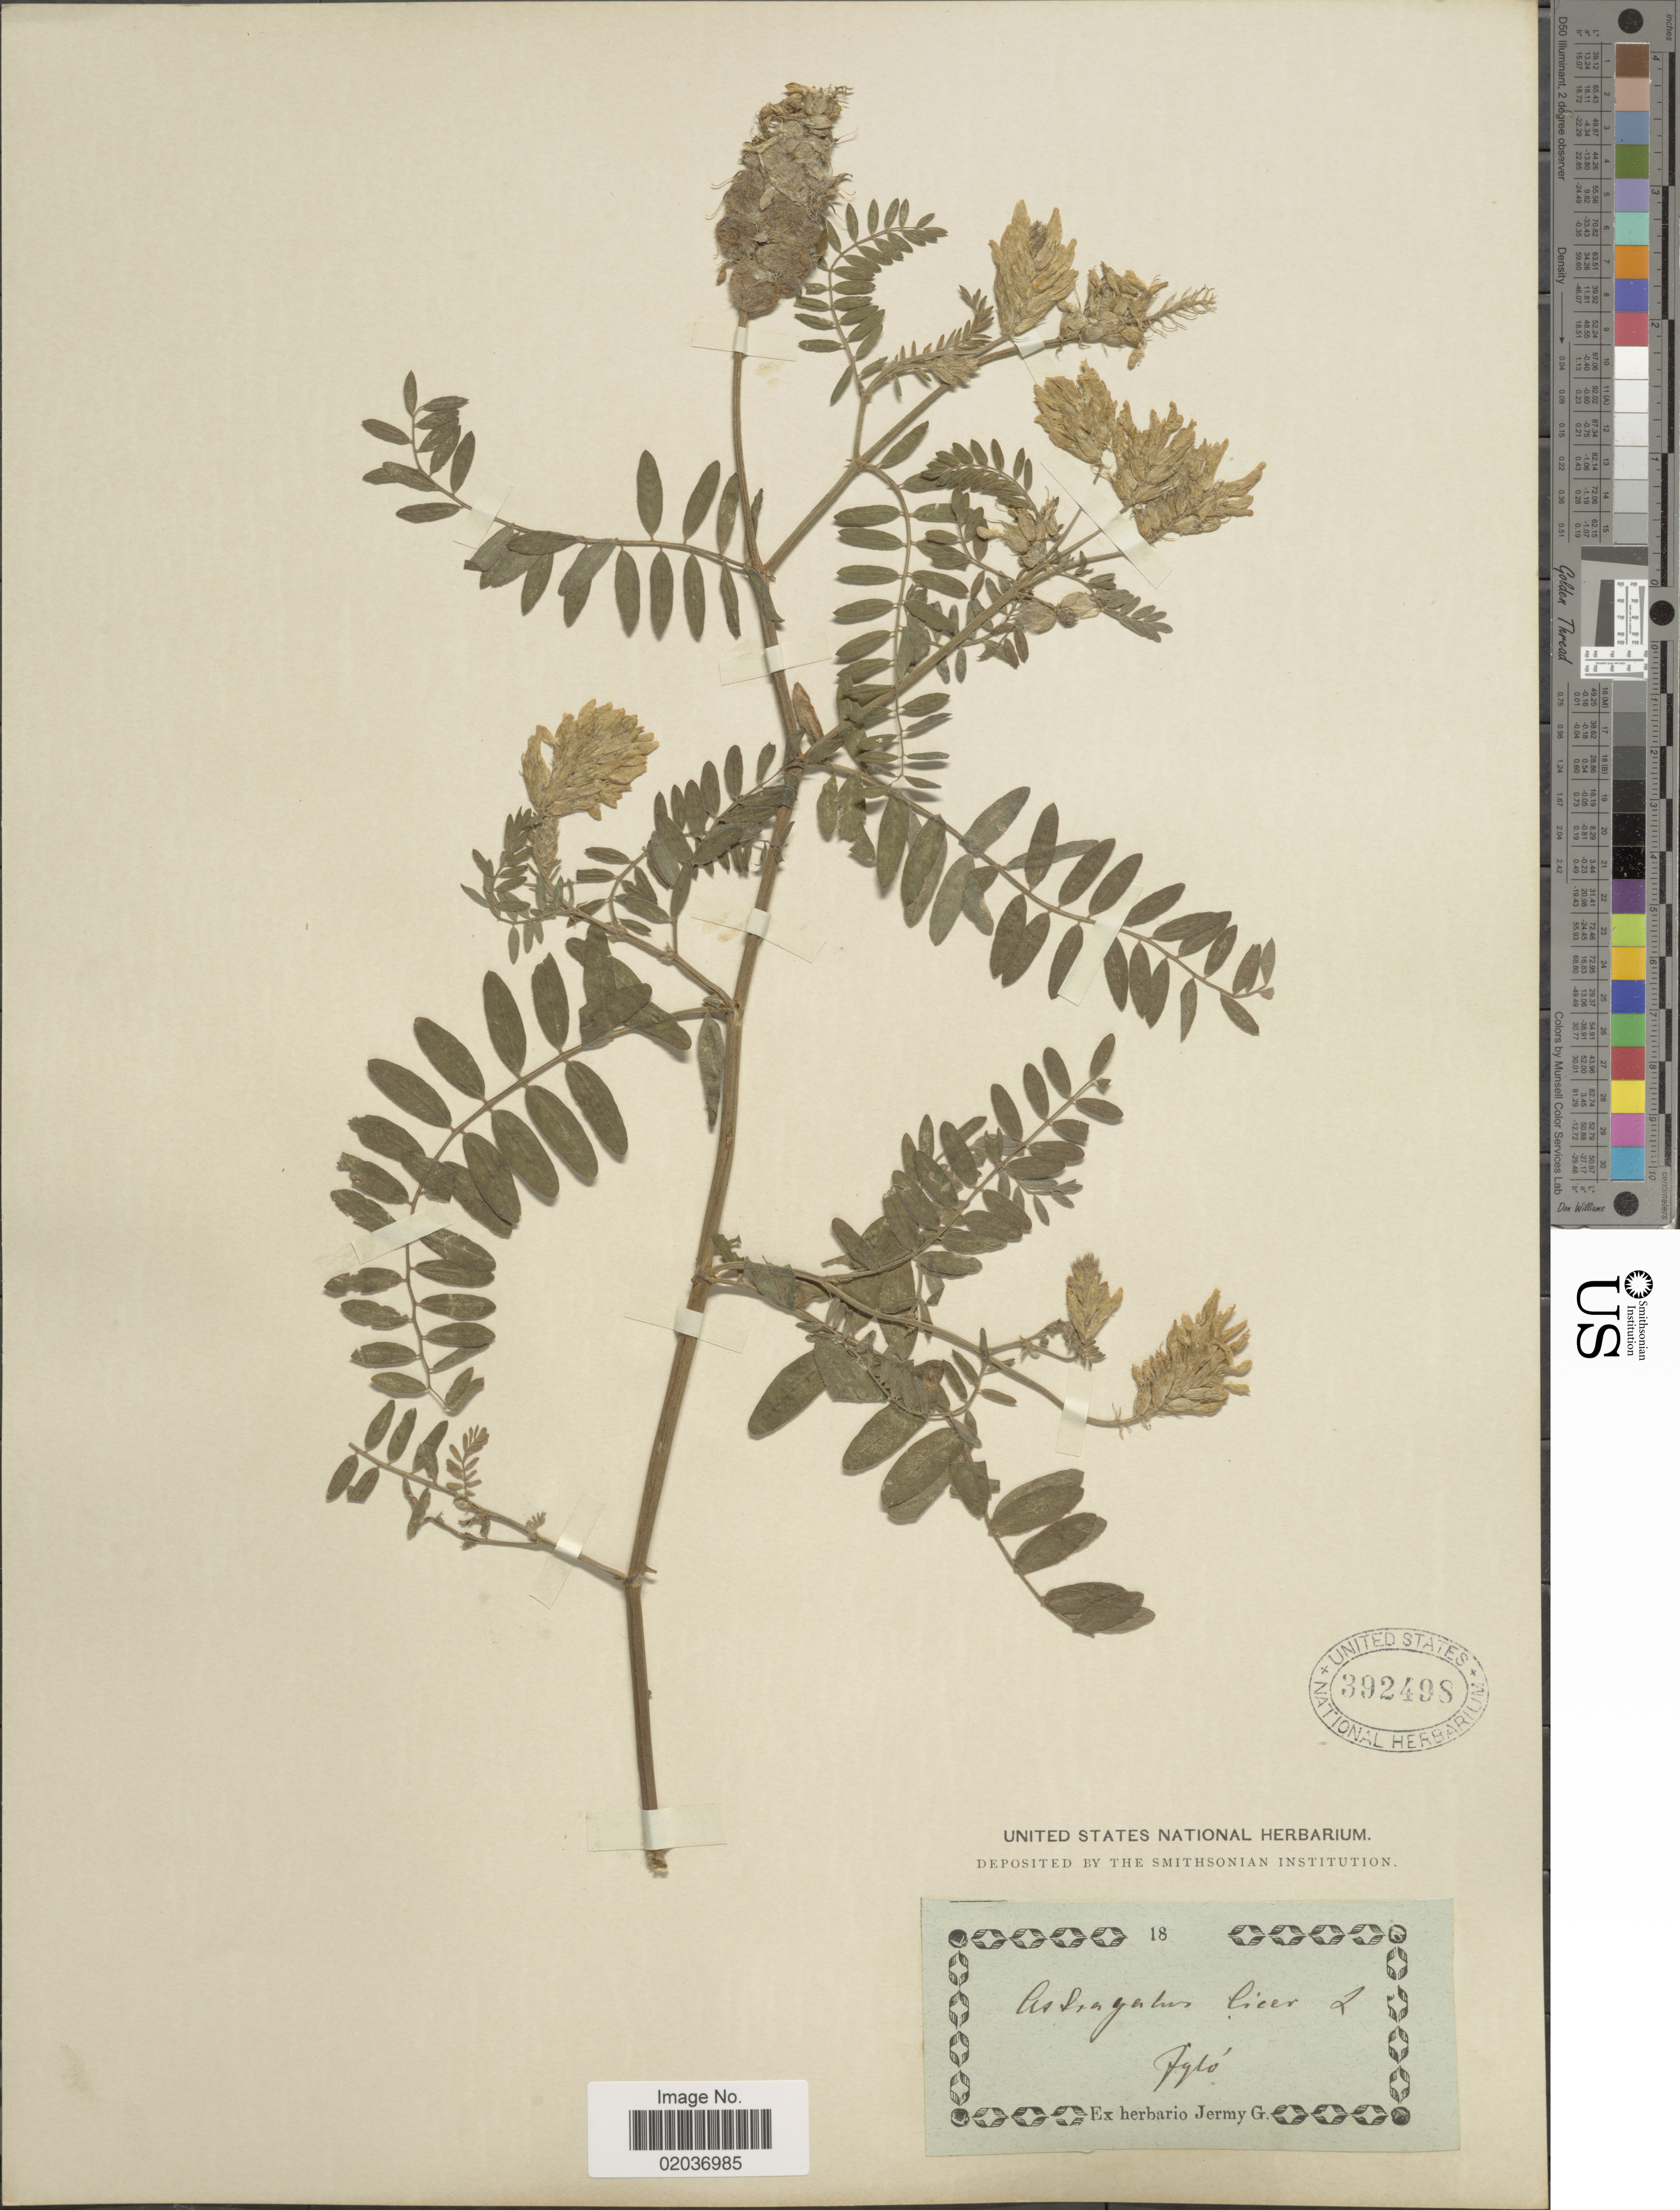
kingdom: Plantae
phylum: Tracheophyta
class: Magnoliopsida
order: Fabales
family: Fabaceae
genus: Astragalus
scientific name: Astragalus cicer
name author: L.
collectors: ex herb. G. Jermy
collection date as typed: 18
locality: Fglo [interpreted]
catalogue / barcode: US 392498